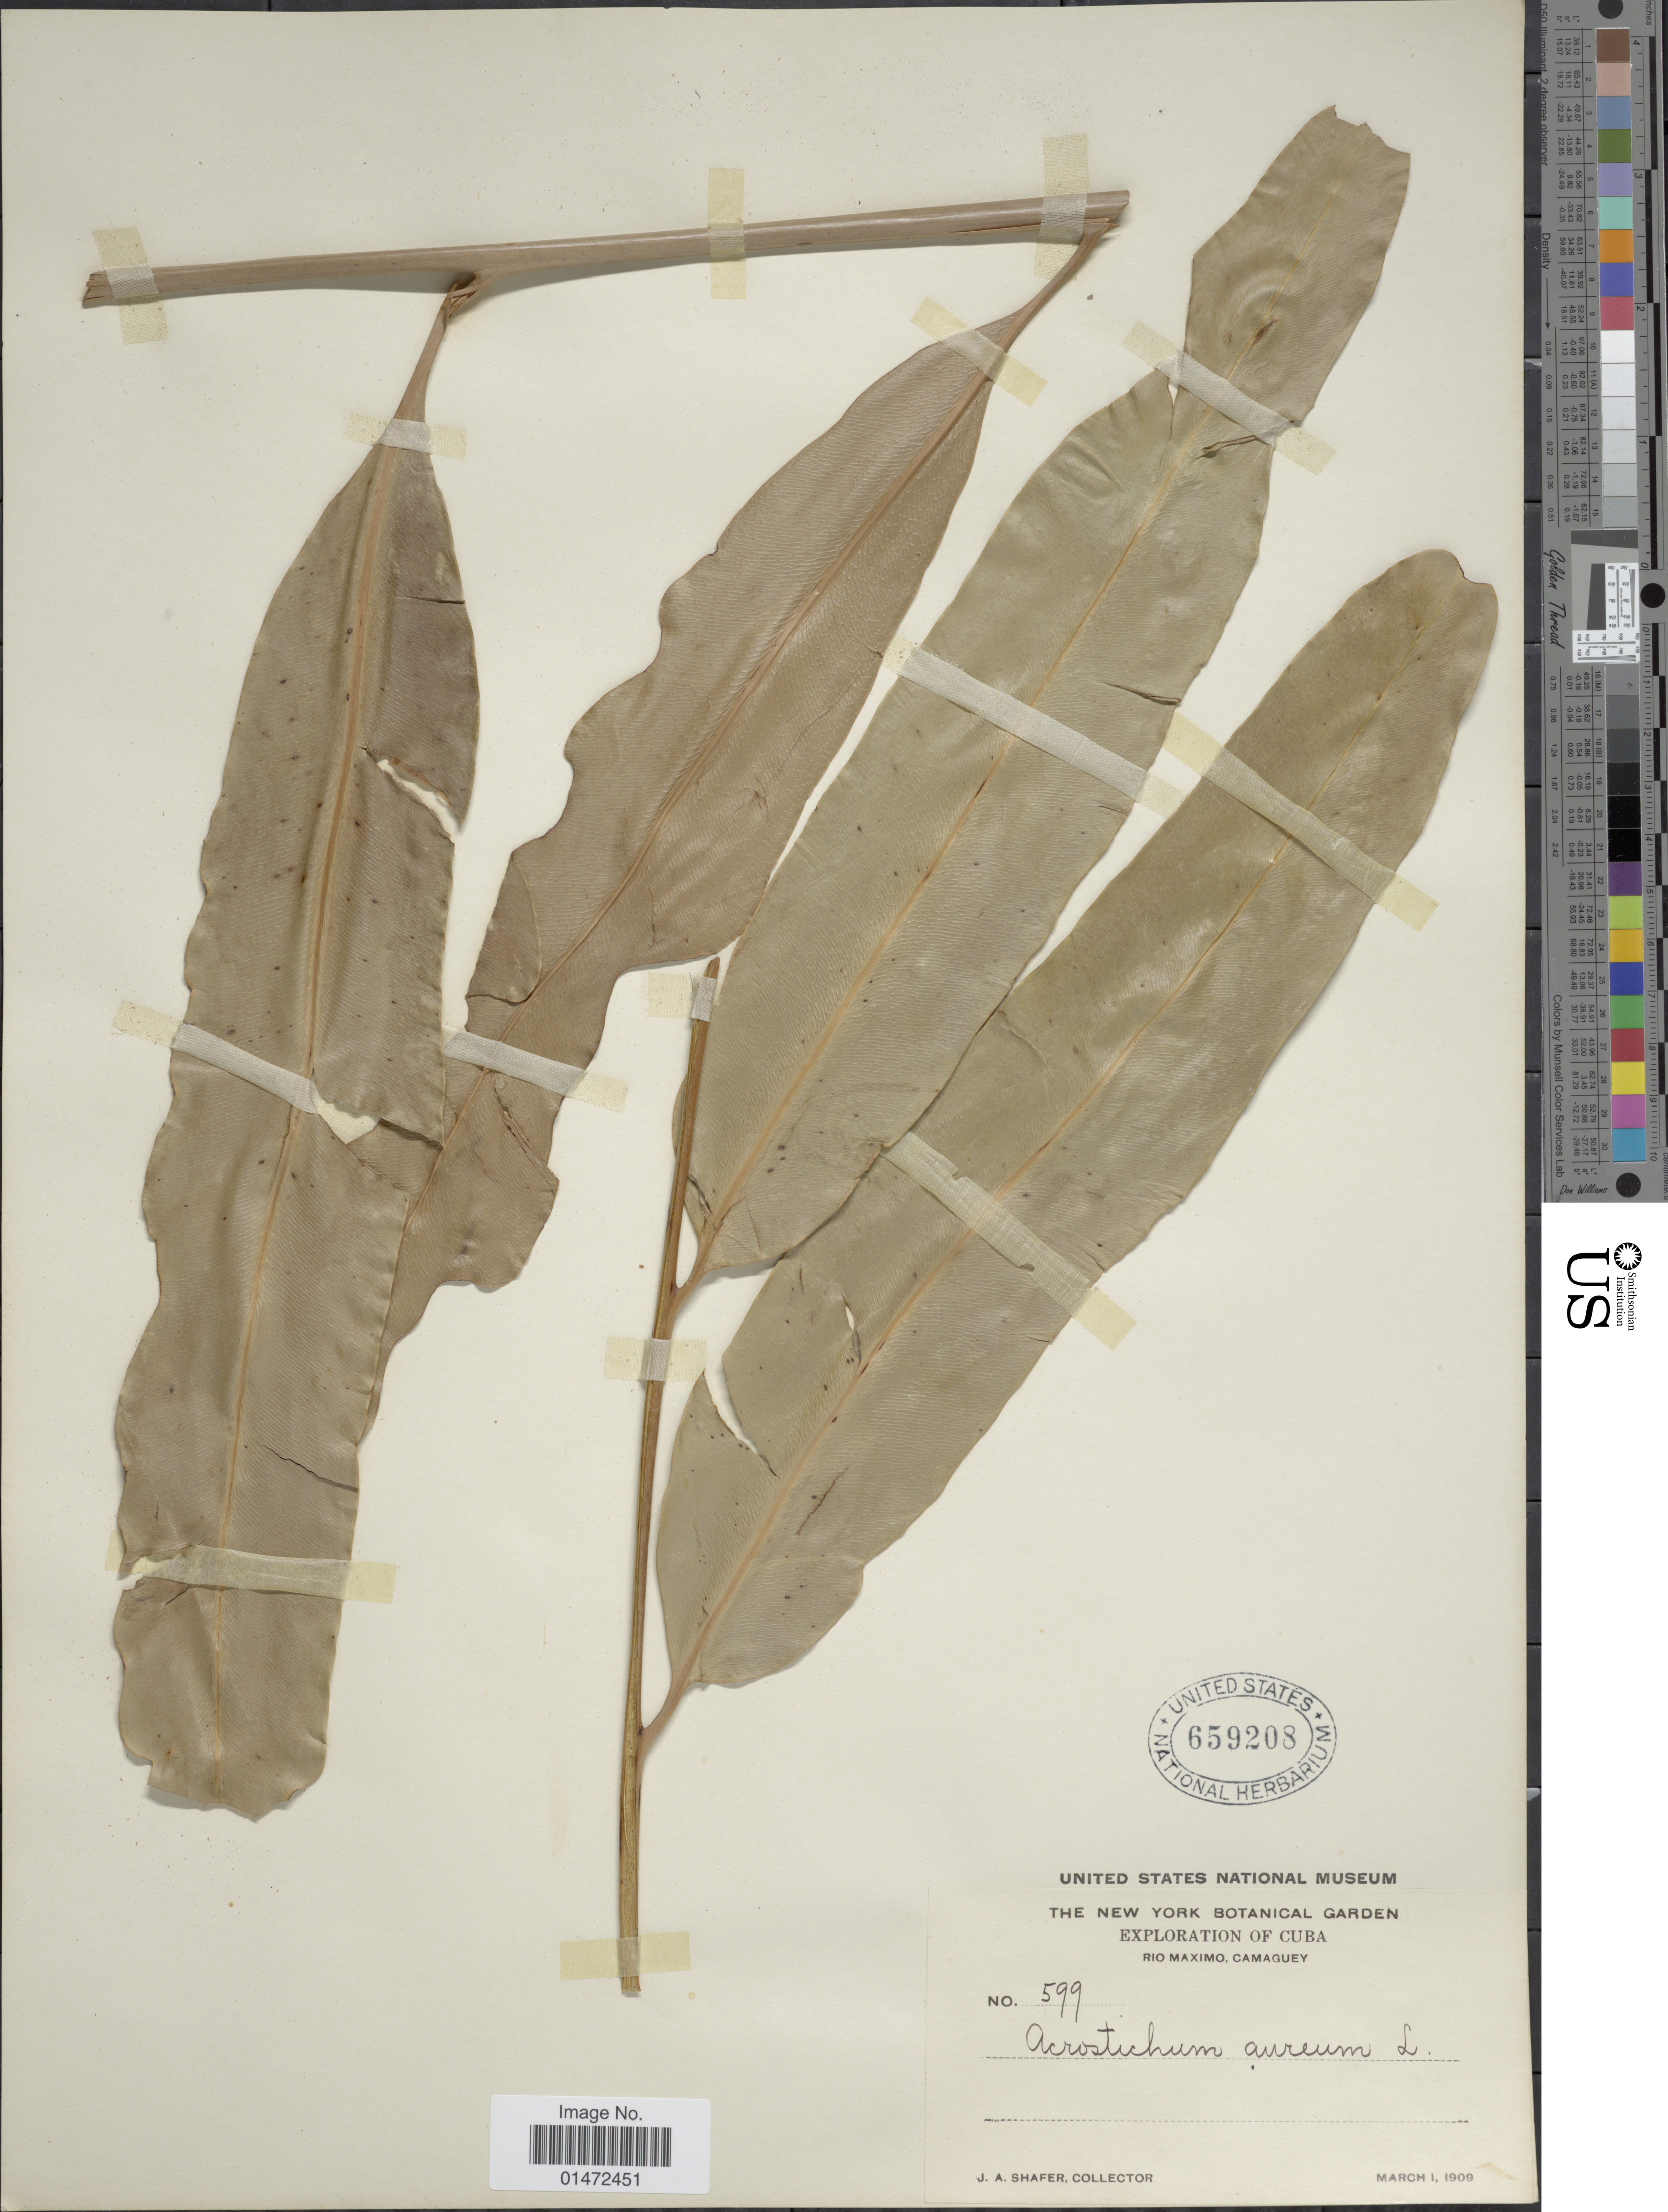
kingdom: Plantae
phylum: Tracheophyta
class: Polypodiopsida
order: Polypodiales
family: Pteridaceae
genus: Acrostichum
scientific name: Acrostichum aureum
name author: L.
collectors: J. A. Shafer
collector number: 599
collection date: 1909-03-01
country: Cuba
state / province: Camagüey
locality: Rio Maximo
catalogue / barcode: US 659208